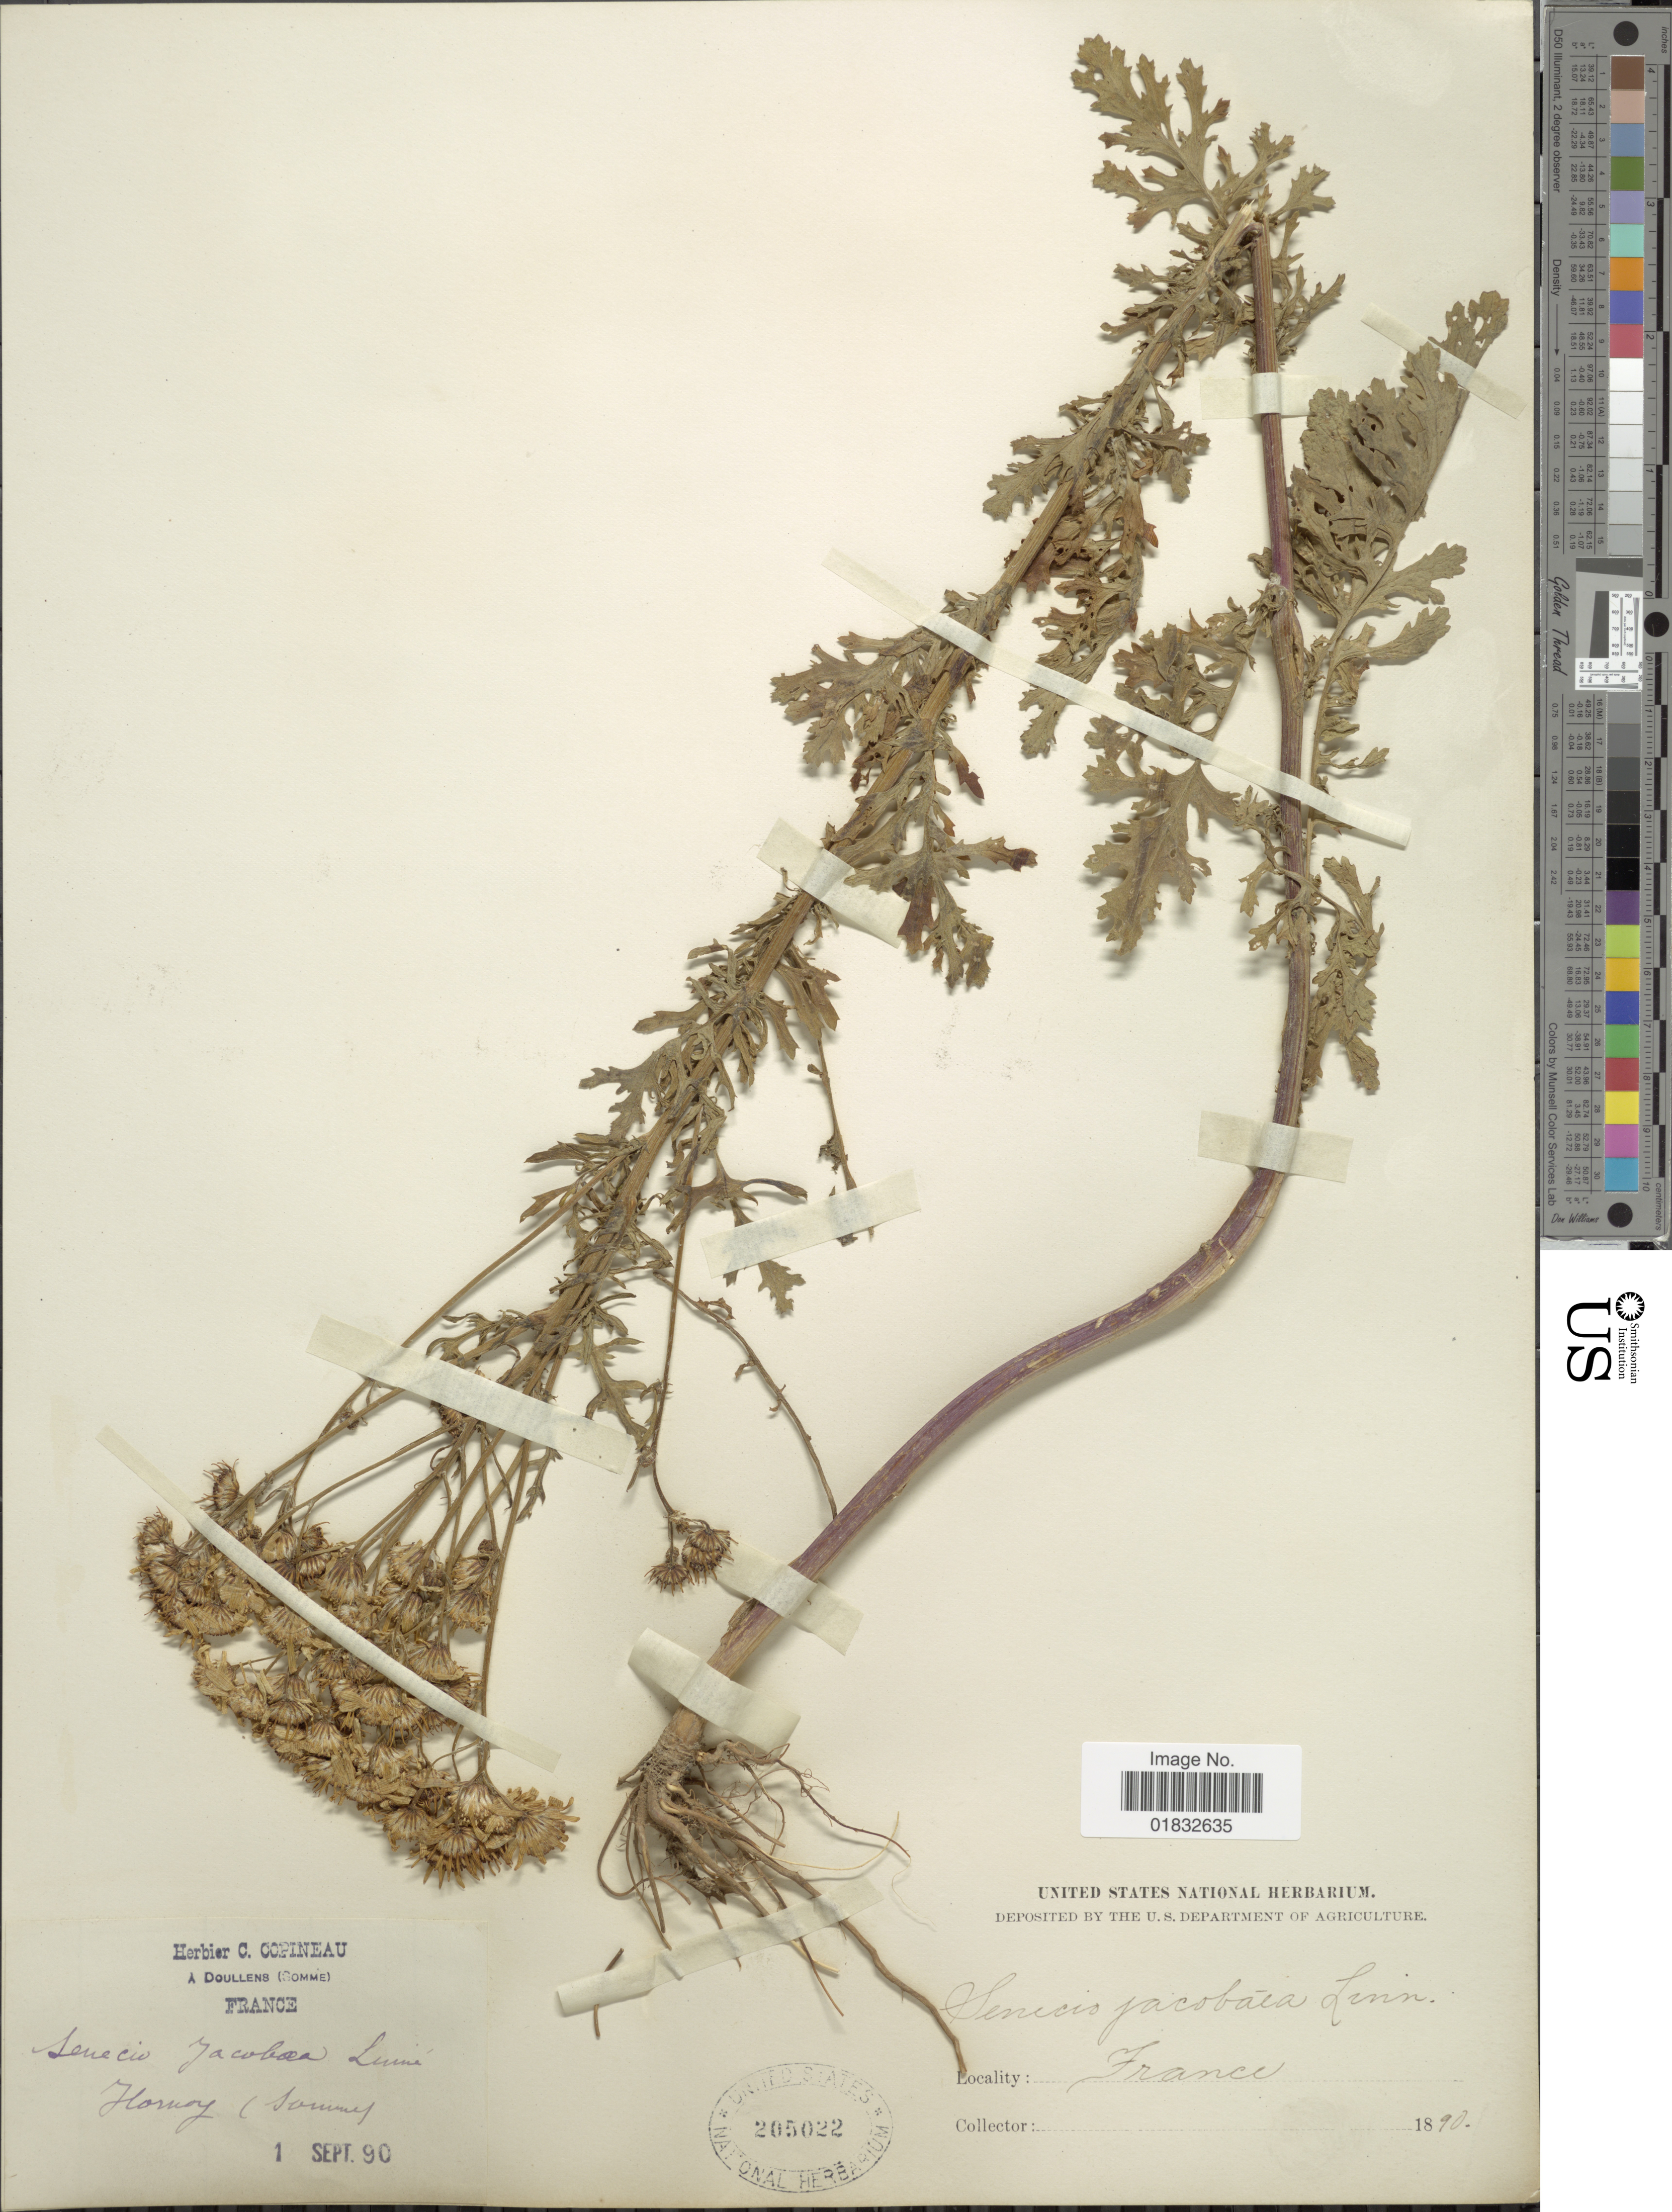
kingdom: Plantae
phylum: Tracheophyta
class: Magnoliopsida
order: Asterales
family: Asteraceae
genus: Jacobaea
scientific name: Jacobaea vulgaris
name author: Gaertn.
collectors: ex herb. C. Copineau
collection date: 1890-09-01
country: France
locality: Hornoy (somme)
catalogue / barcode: US 205022